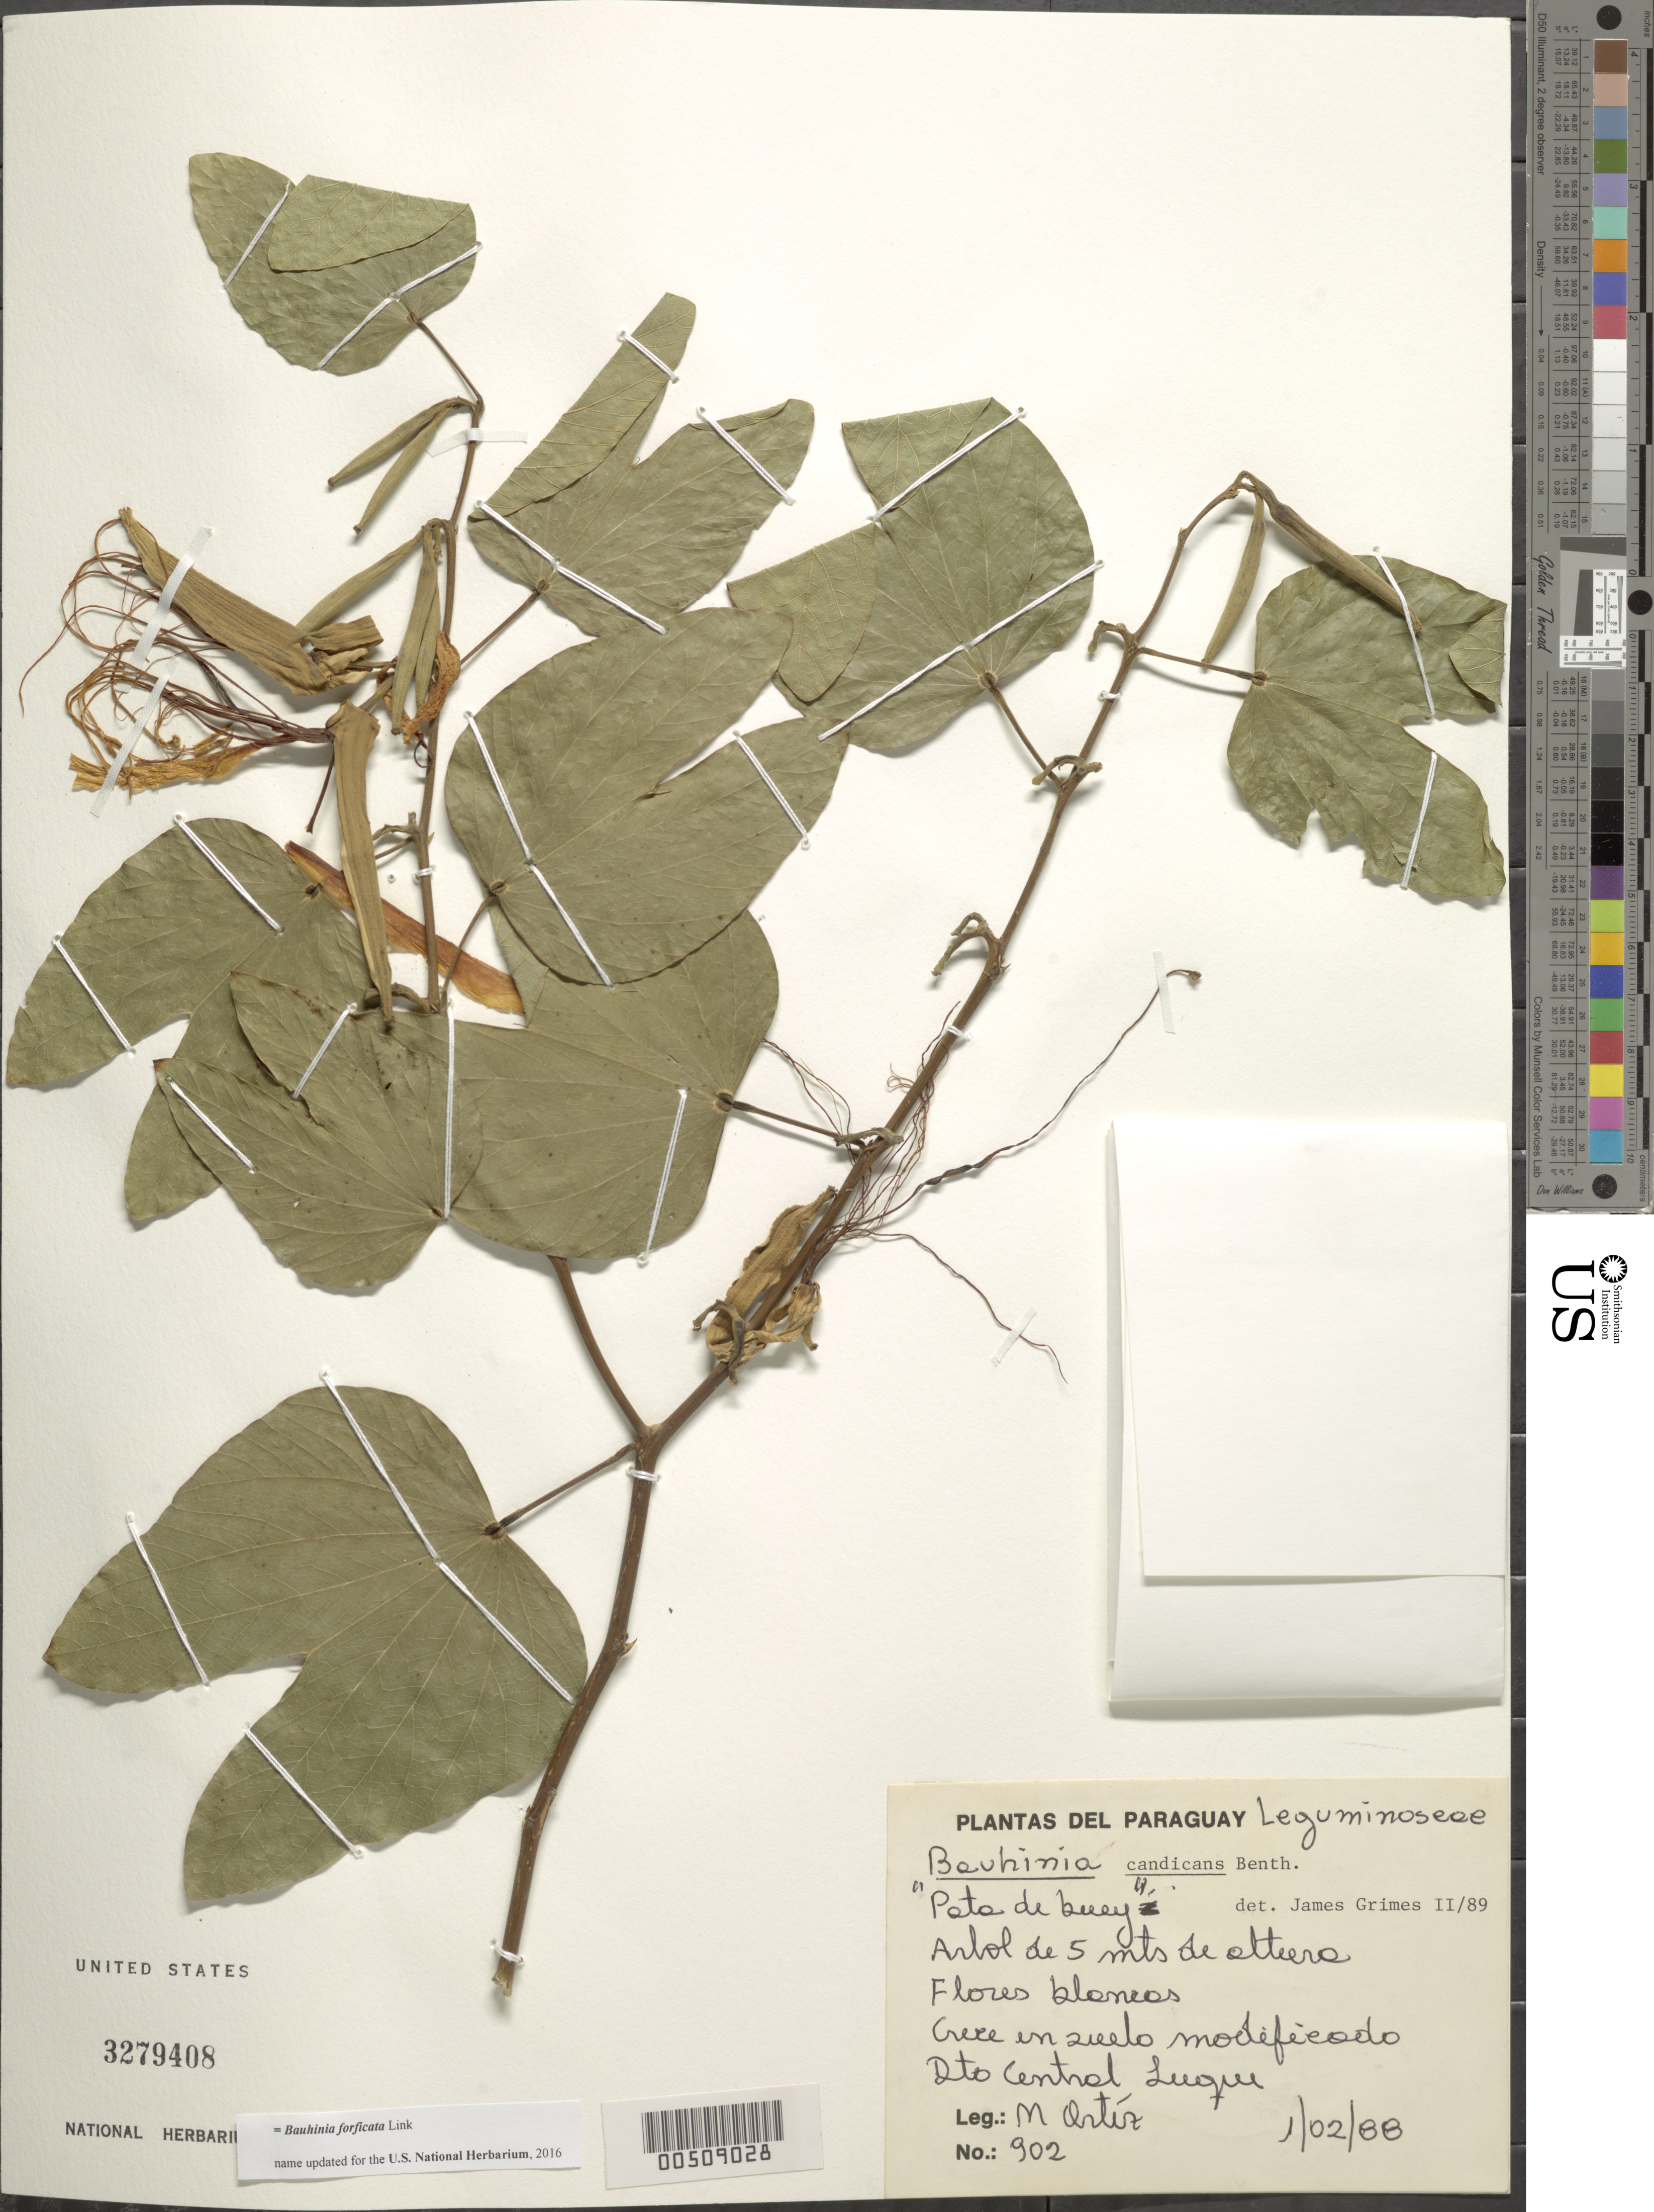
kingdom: Plantae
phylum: Tracheophyta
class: Magnoliopsida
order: Fabales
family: Fabaceae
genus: Bauhinia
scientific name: Bauhinia forficata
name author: Link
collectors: M. Ortíz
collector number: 902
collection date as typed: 01 Feb 1988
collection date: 1988-02-01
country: Paraguay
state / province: Central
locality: Lugui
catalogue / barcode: US 3279408